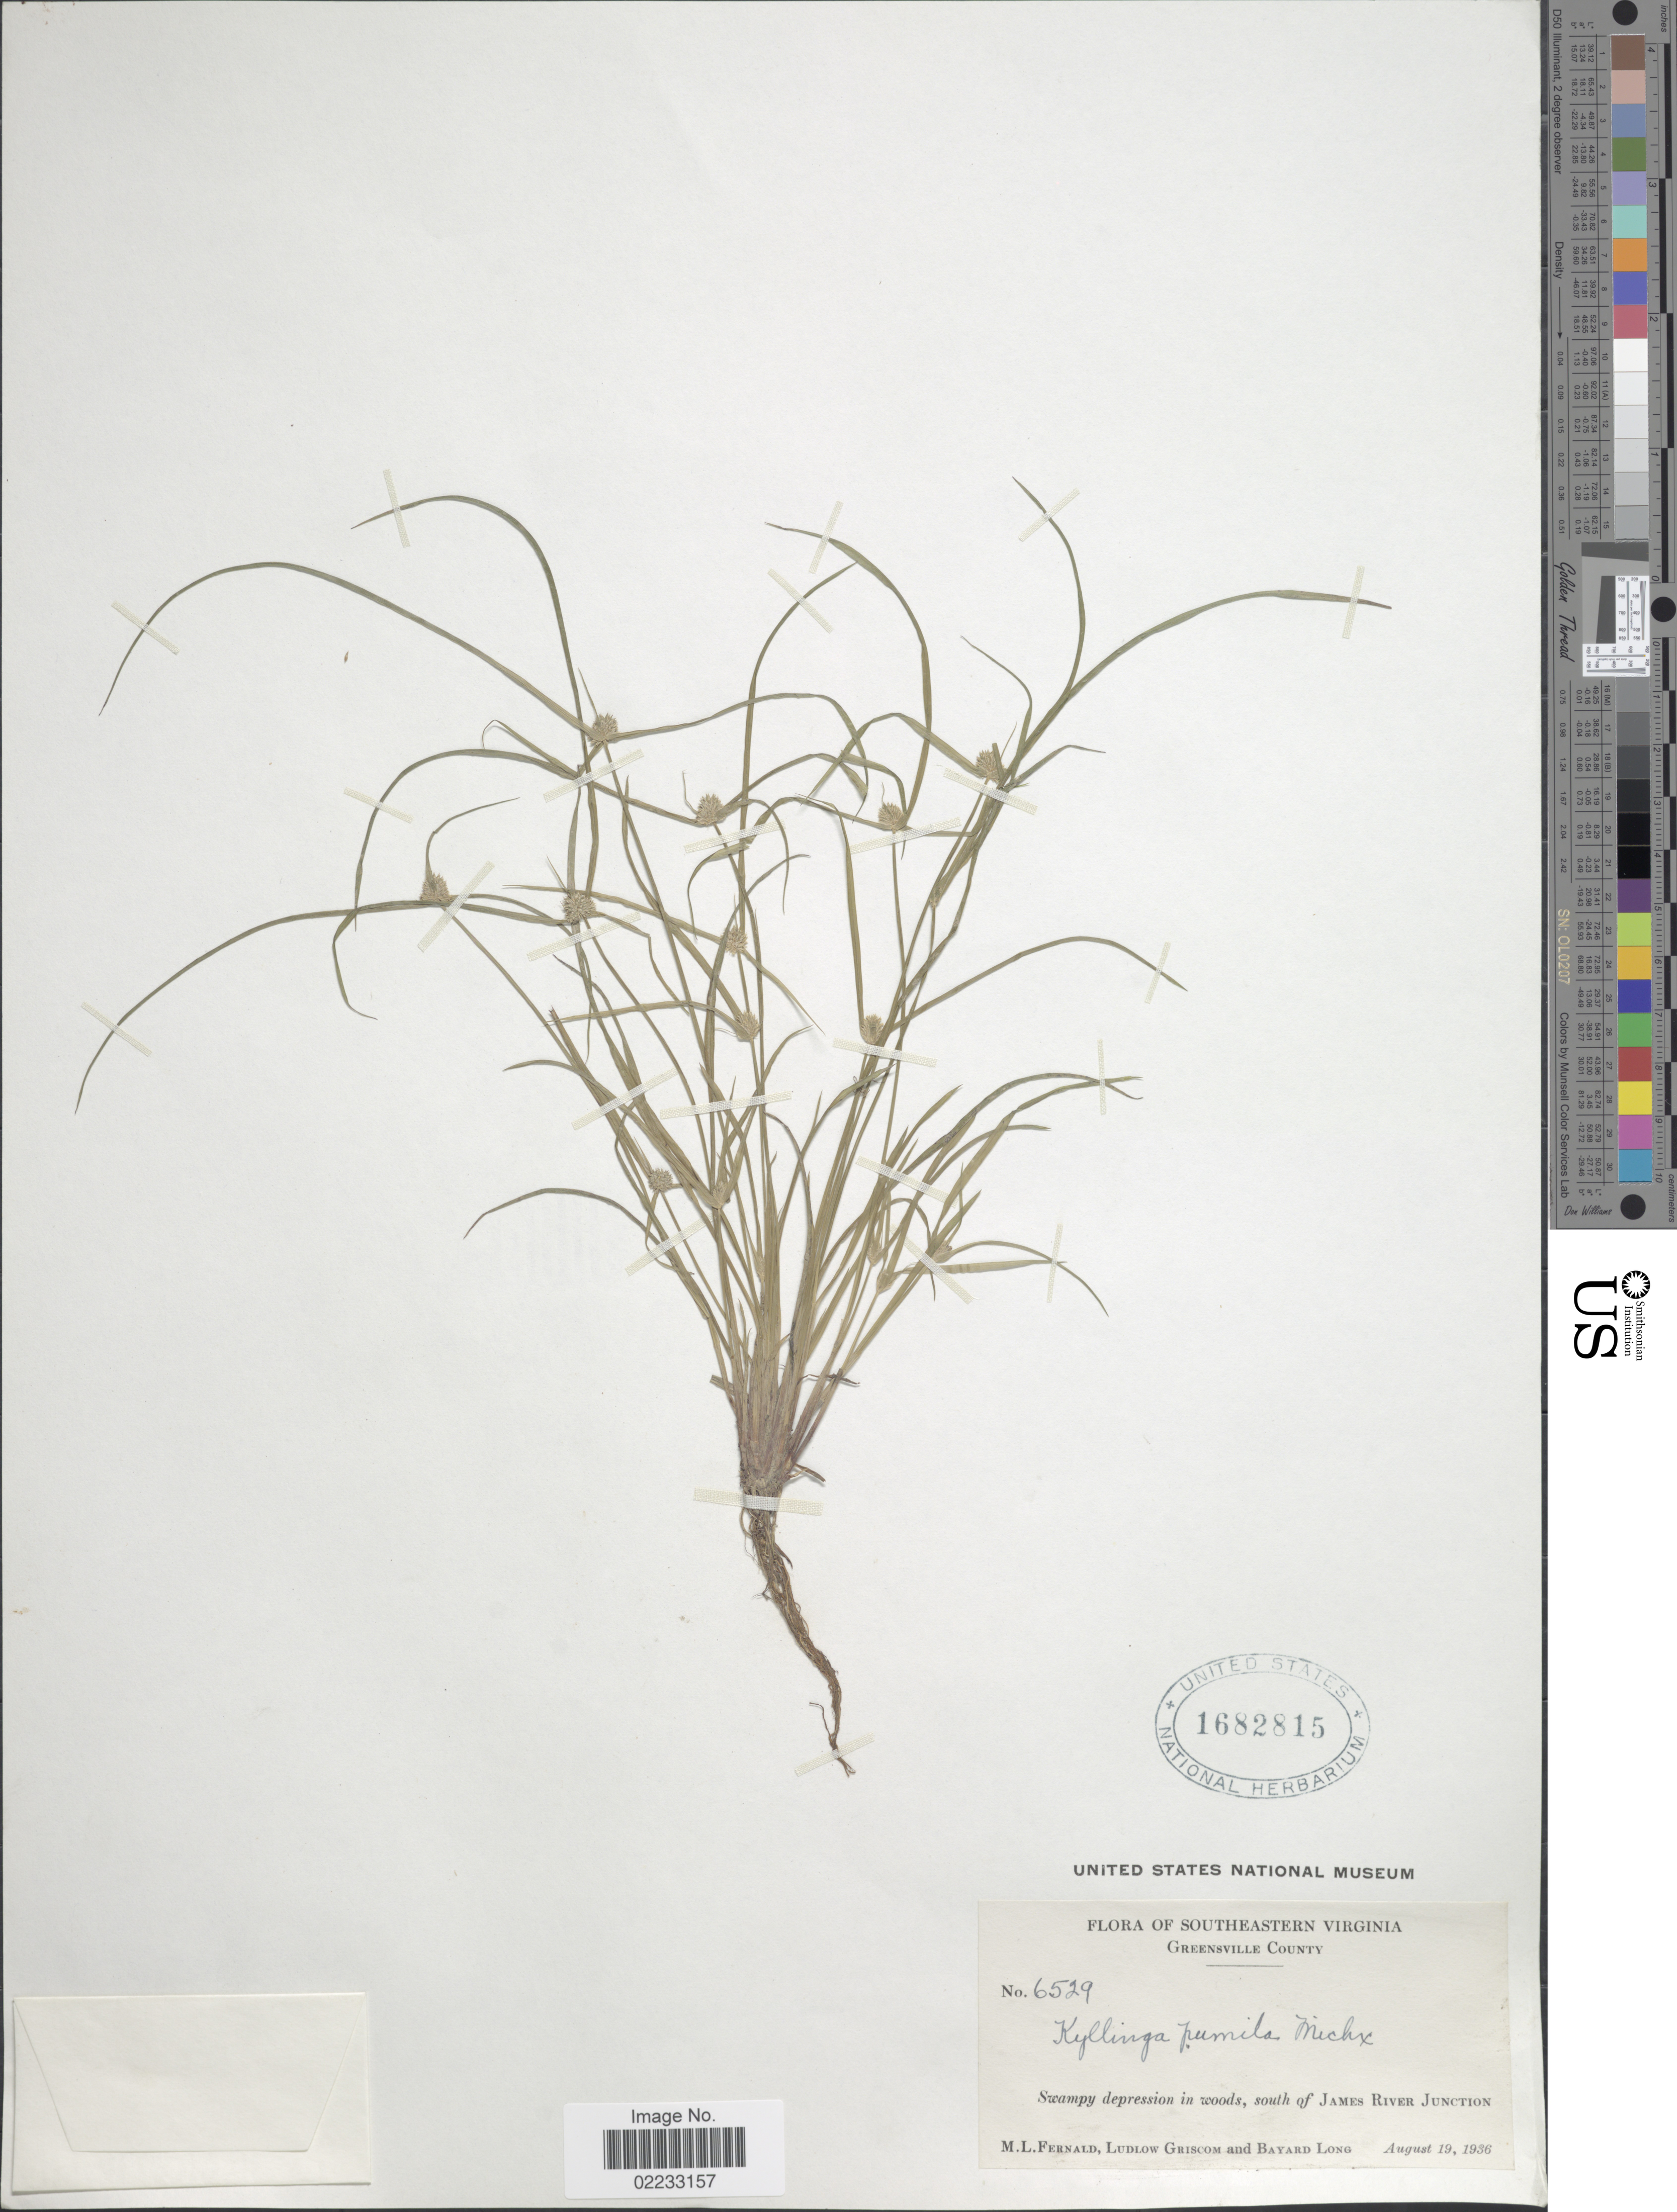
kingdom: Plantae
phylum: Tracheophyta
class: Liliopsida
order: Poales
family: Cyperaceae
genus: Cyperus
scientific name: Cyperus hortensis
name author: (Salzm. ex Steud.) Dorr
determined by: Strong, Mark T., (BOT), Smithsonian Institution - National Museum of Natural History (UNITED STATES)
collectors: M. L. Fernald, L. Griscom & B. Long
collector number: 6529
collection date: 1936-08-19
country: United States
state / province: Virginia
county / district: Greensville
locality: Southeastern Virginia, Greensville County, south of James River Junction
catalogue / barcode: US 1682815